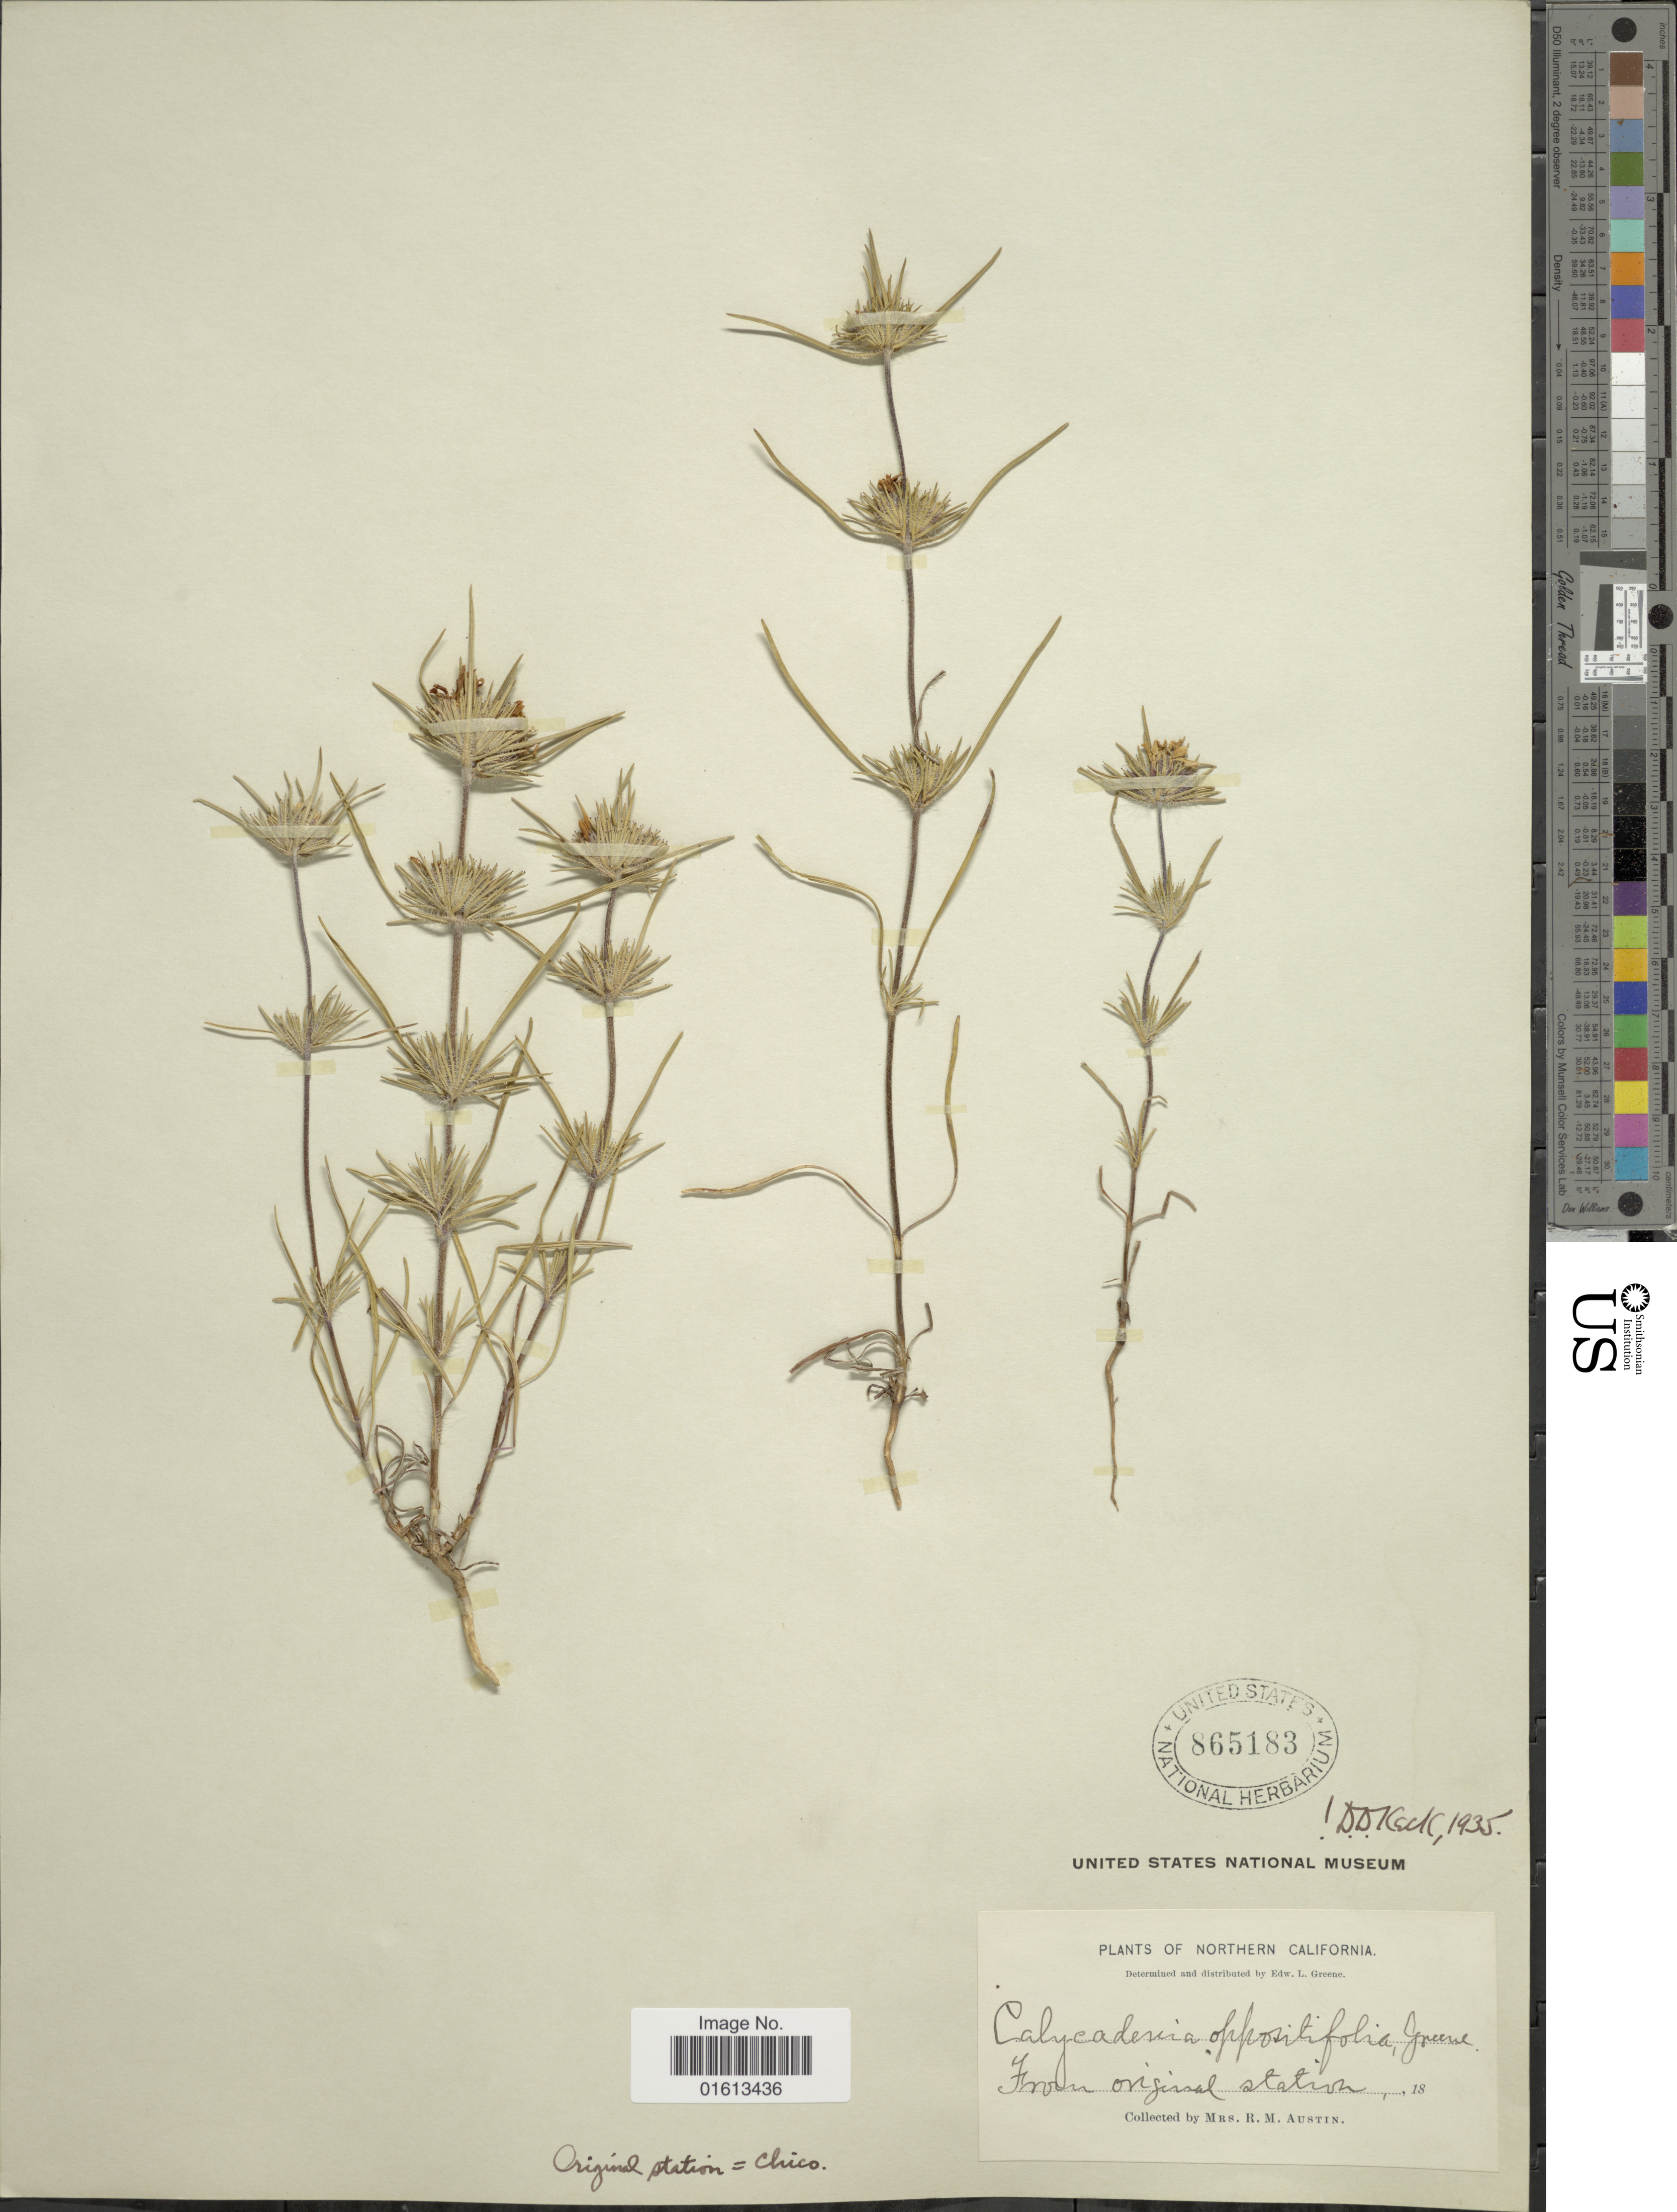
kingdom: Plantae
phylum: Tracheophyta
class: Magnoliopsida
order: Asterales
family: Asteraceae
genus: Calycadenia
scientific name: Calycadenia oppositifolia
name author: (Greene) Greene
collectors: R. Austin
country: United States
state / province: California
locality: Northern California, from original station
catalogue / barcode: US 865183